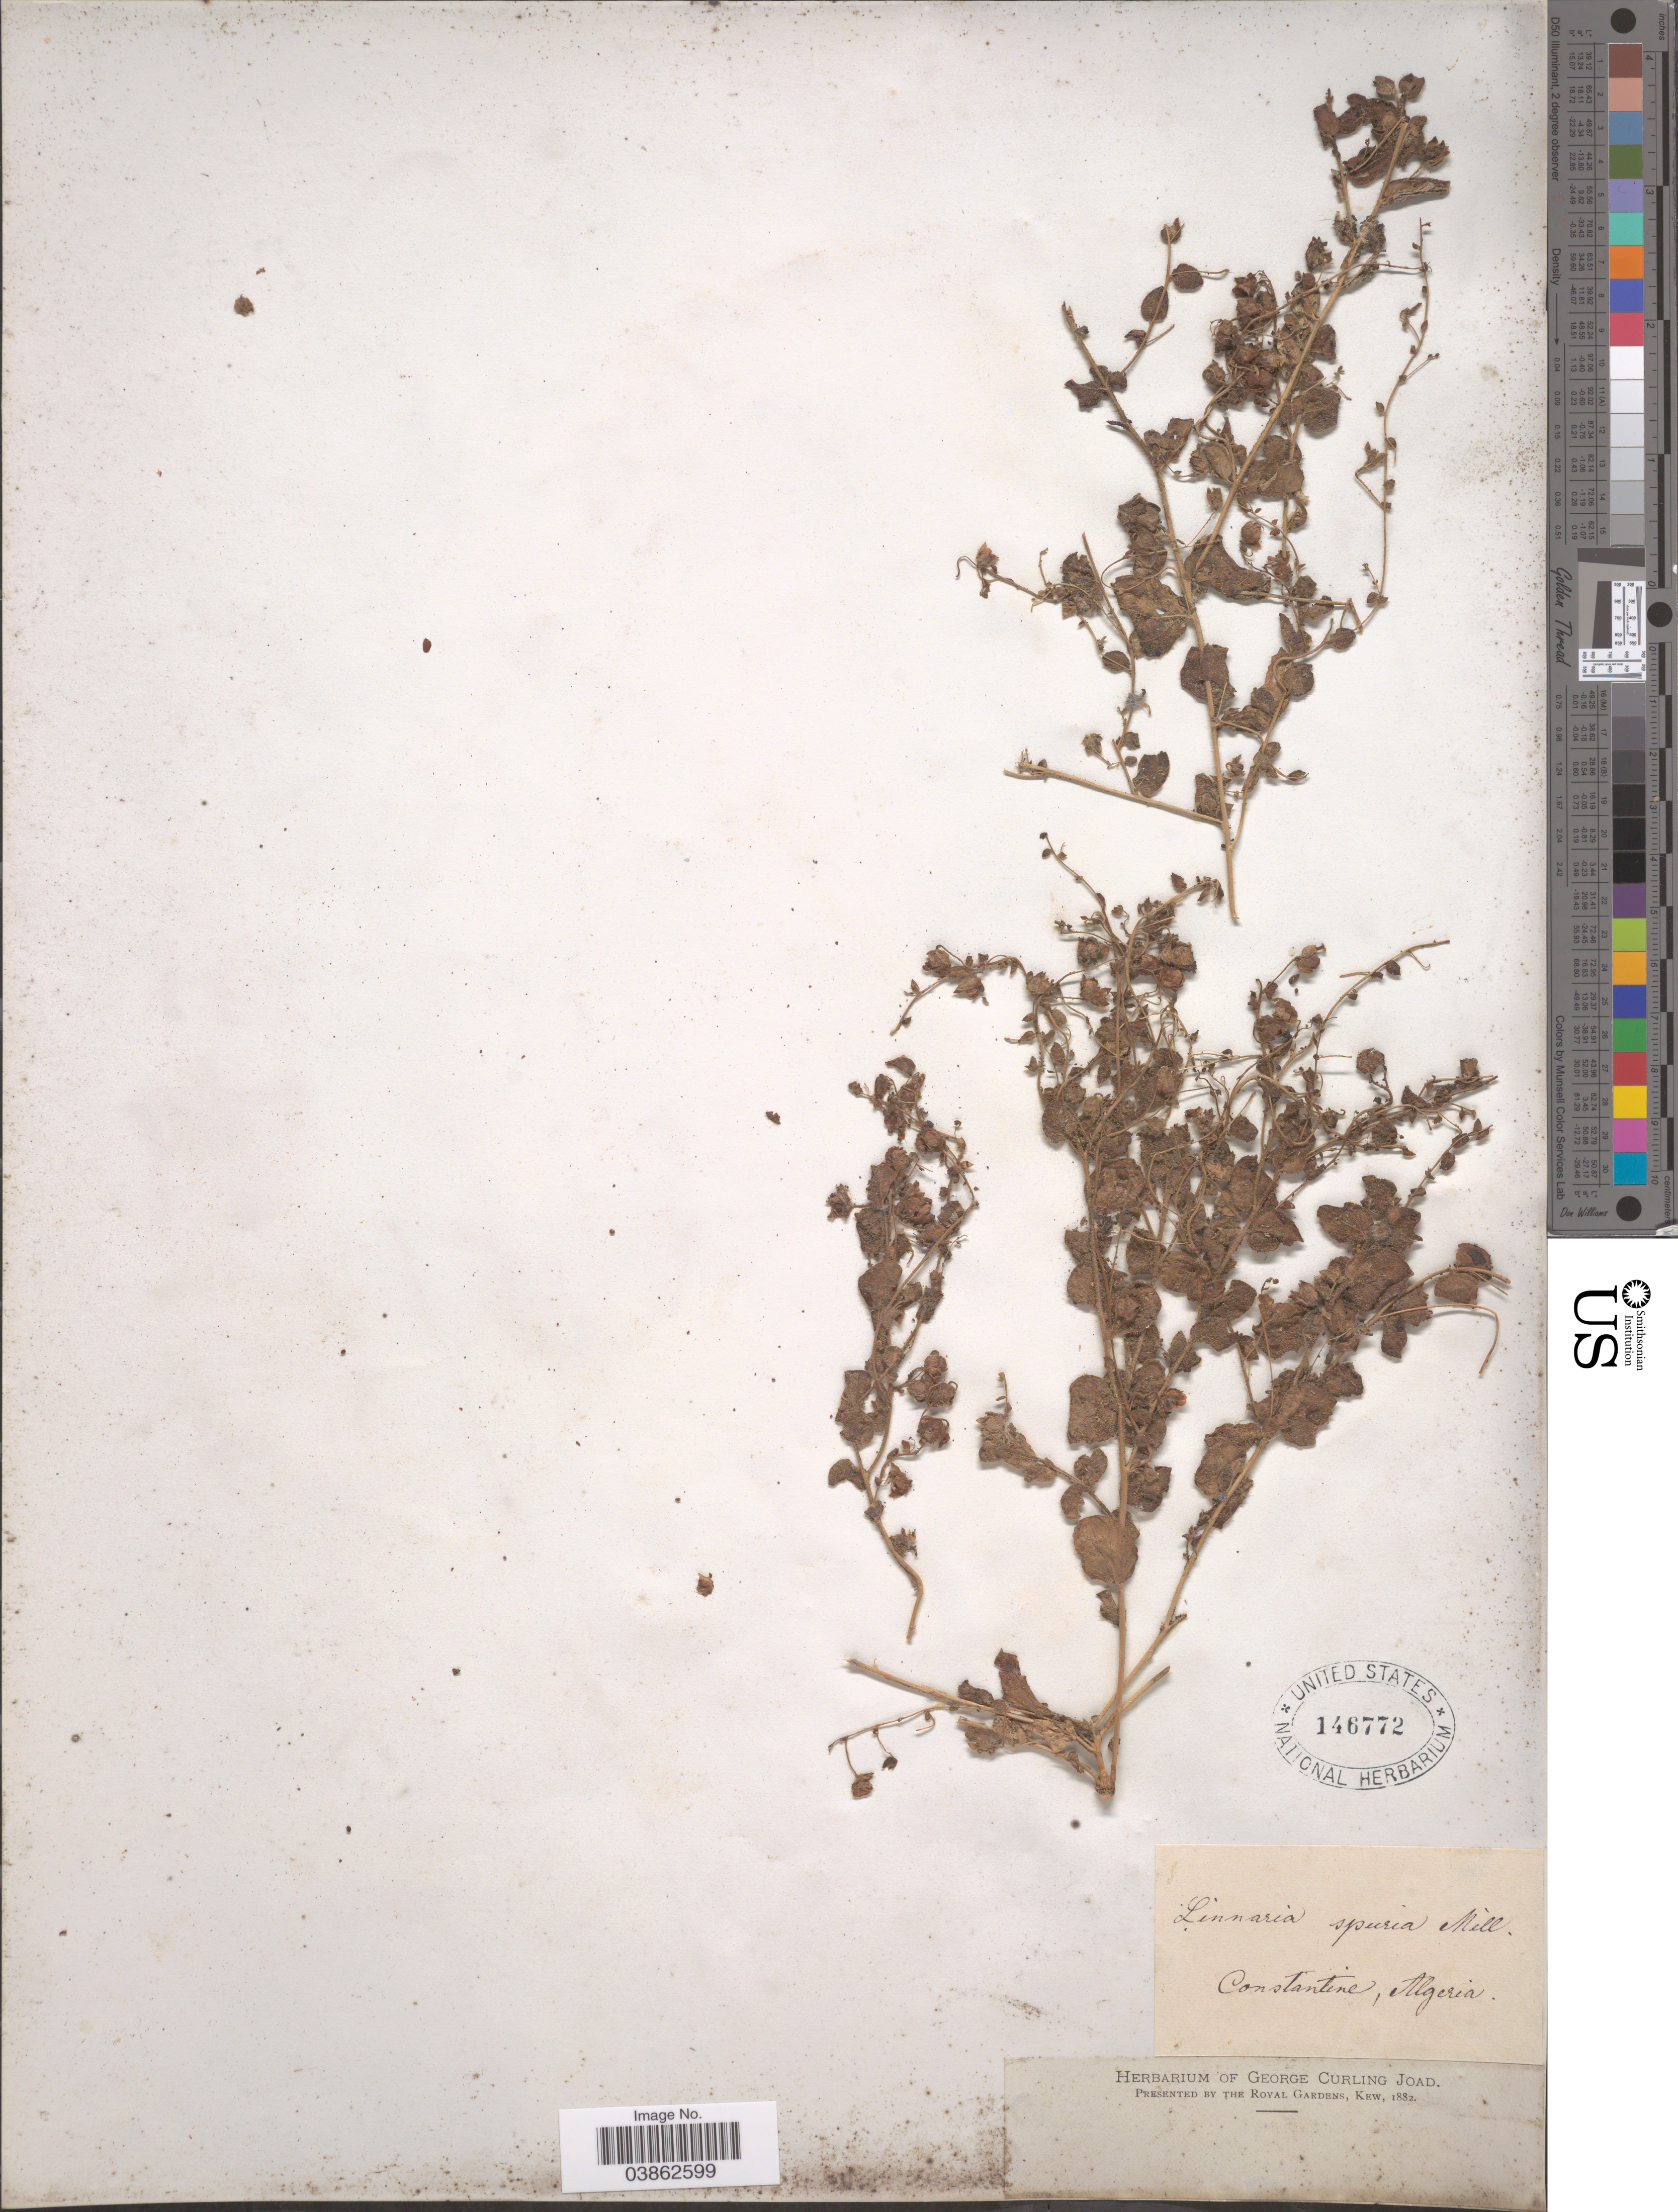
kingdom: Plantae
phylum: Tracheophyta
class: Magnoliopsida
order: Lamiales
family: Plantaginaceae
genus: Elatinoides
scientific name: Elatinoides spuria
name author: (L.) Wettst.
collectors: ex herb. George Curling Joad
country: Algeria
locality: Constantine.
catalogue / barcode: US 146772